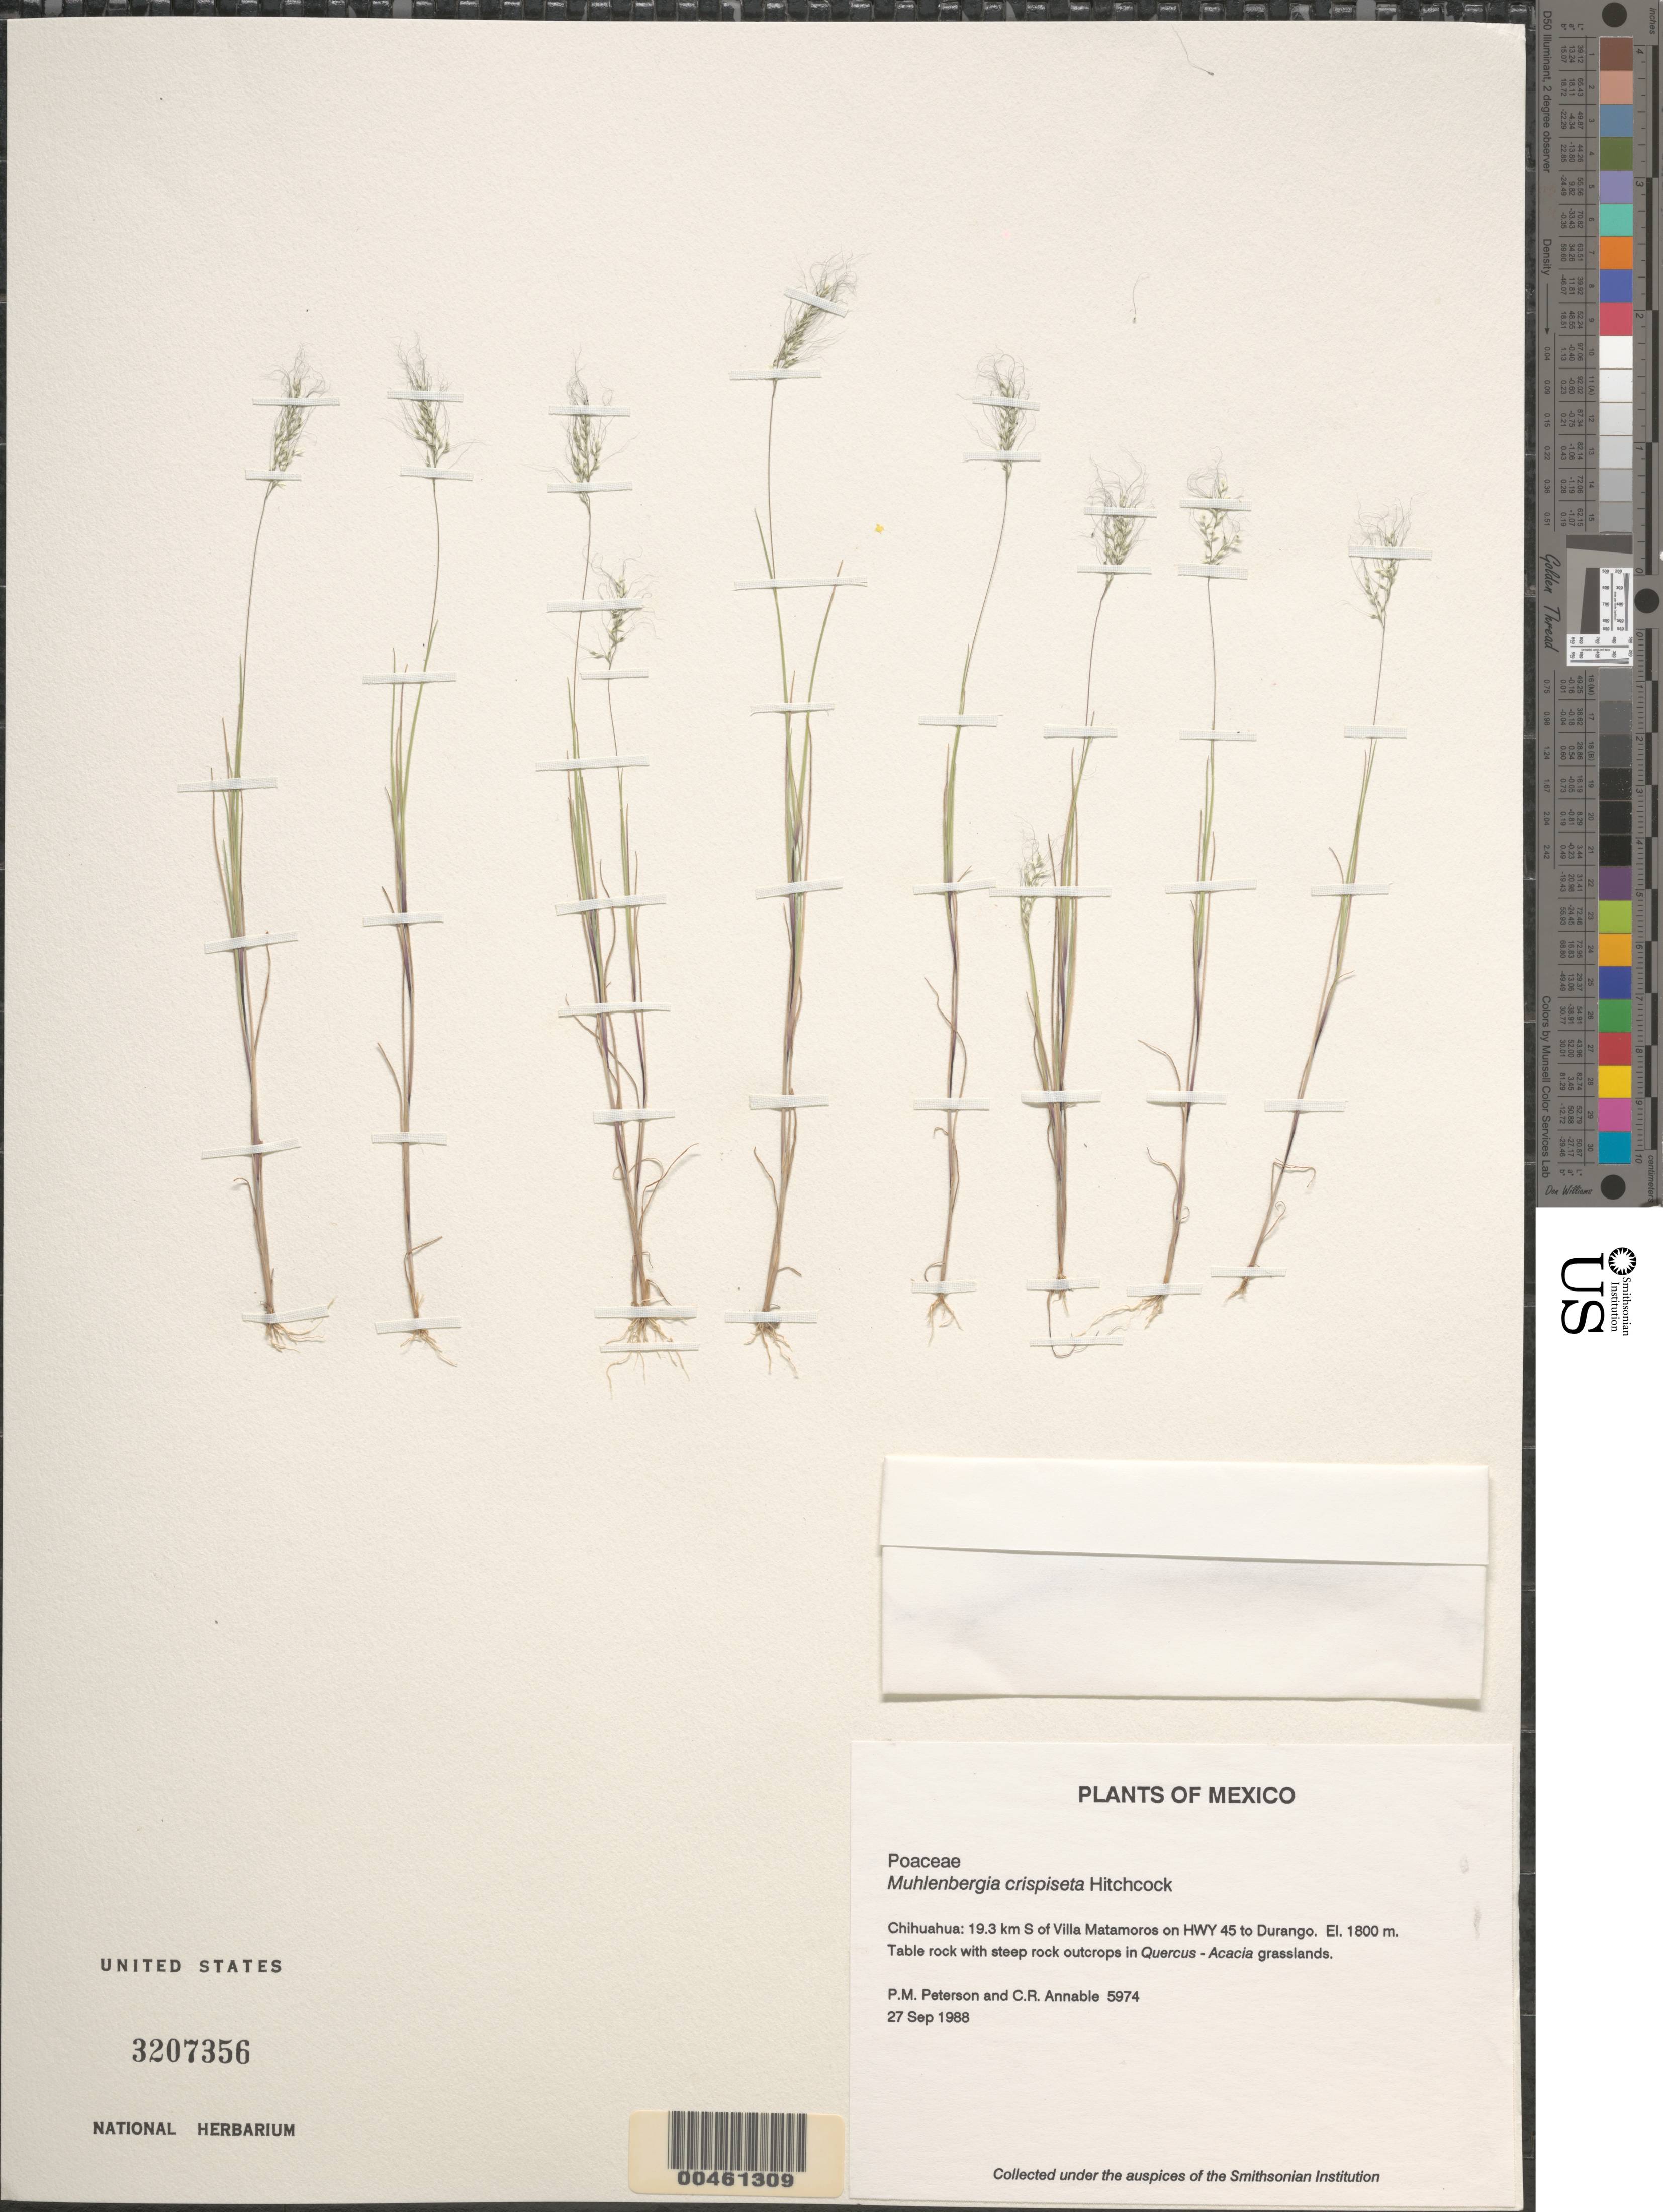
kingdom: Plantae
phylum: Tracheophyta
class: Liliopsida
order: Poales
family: Poaceae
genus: Muhlenbergia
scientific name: Muhlenbergia crispiseta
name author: Hitchc.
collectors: P. M. Peterson & C. R. Annable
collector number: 05974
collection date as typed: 27 Sep 1988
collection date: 1988-09-27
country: Mexico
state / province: Chihuahua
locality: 19.3 km S of Villa Matamoros on hwy 45 to Durango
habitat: Table rock with steep rock outcrops in Quercus - Acacia grasslands.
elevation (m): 1800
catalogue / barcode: US 3207356